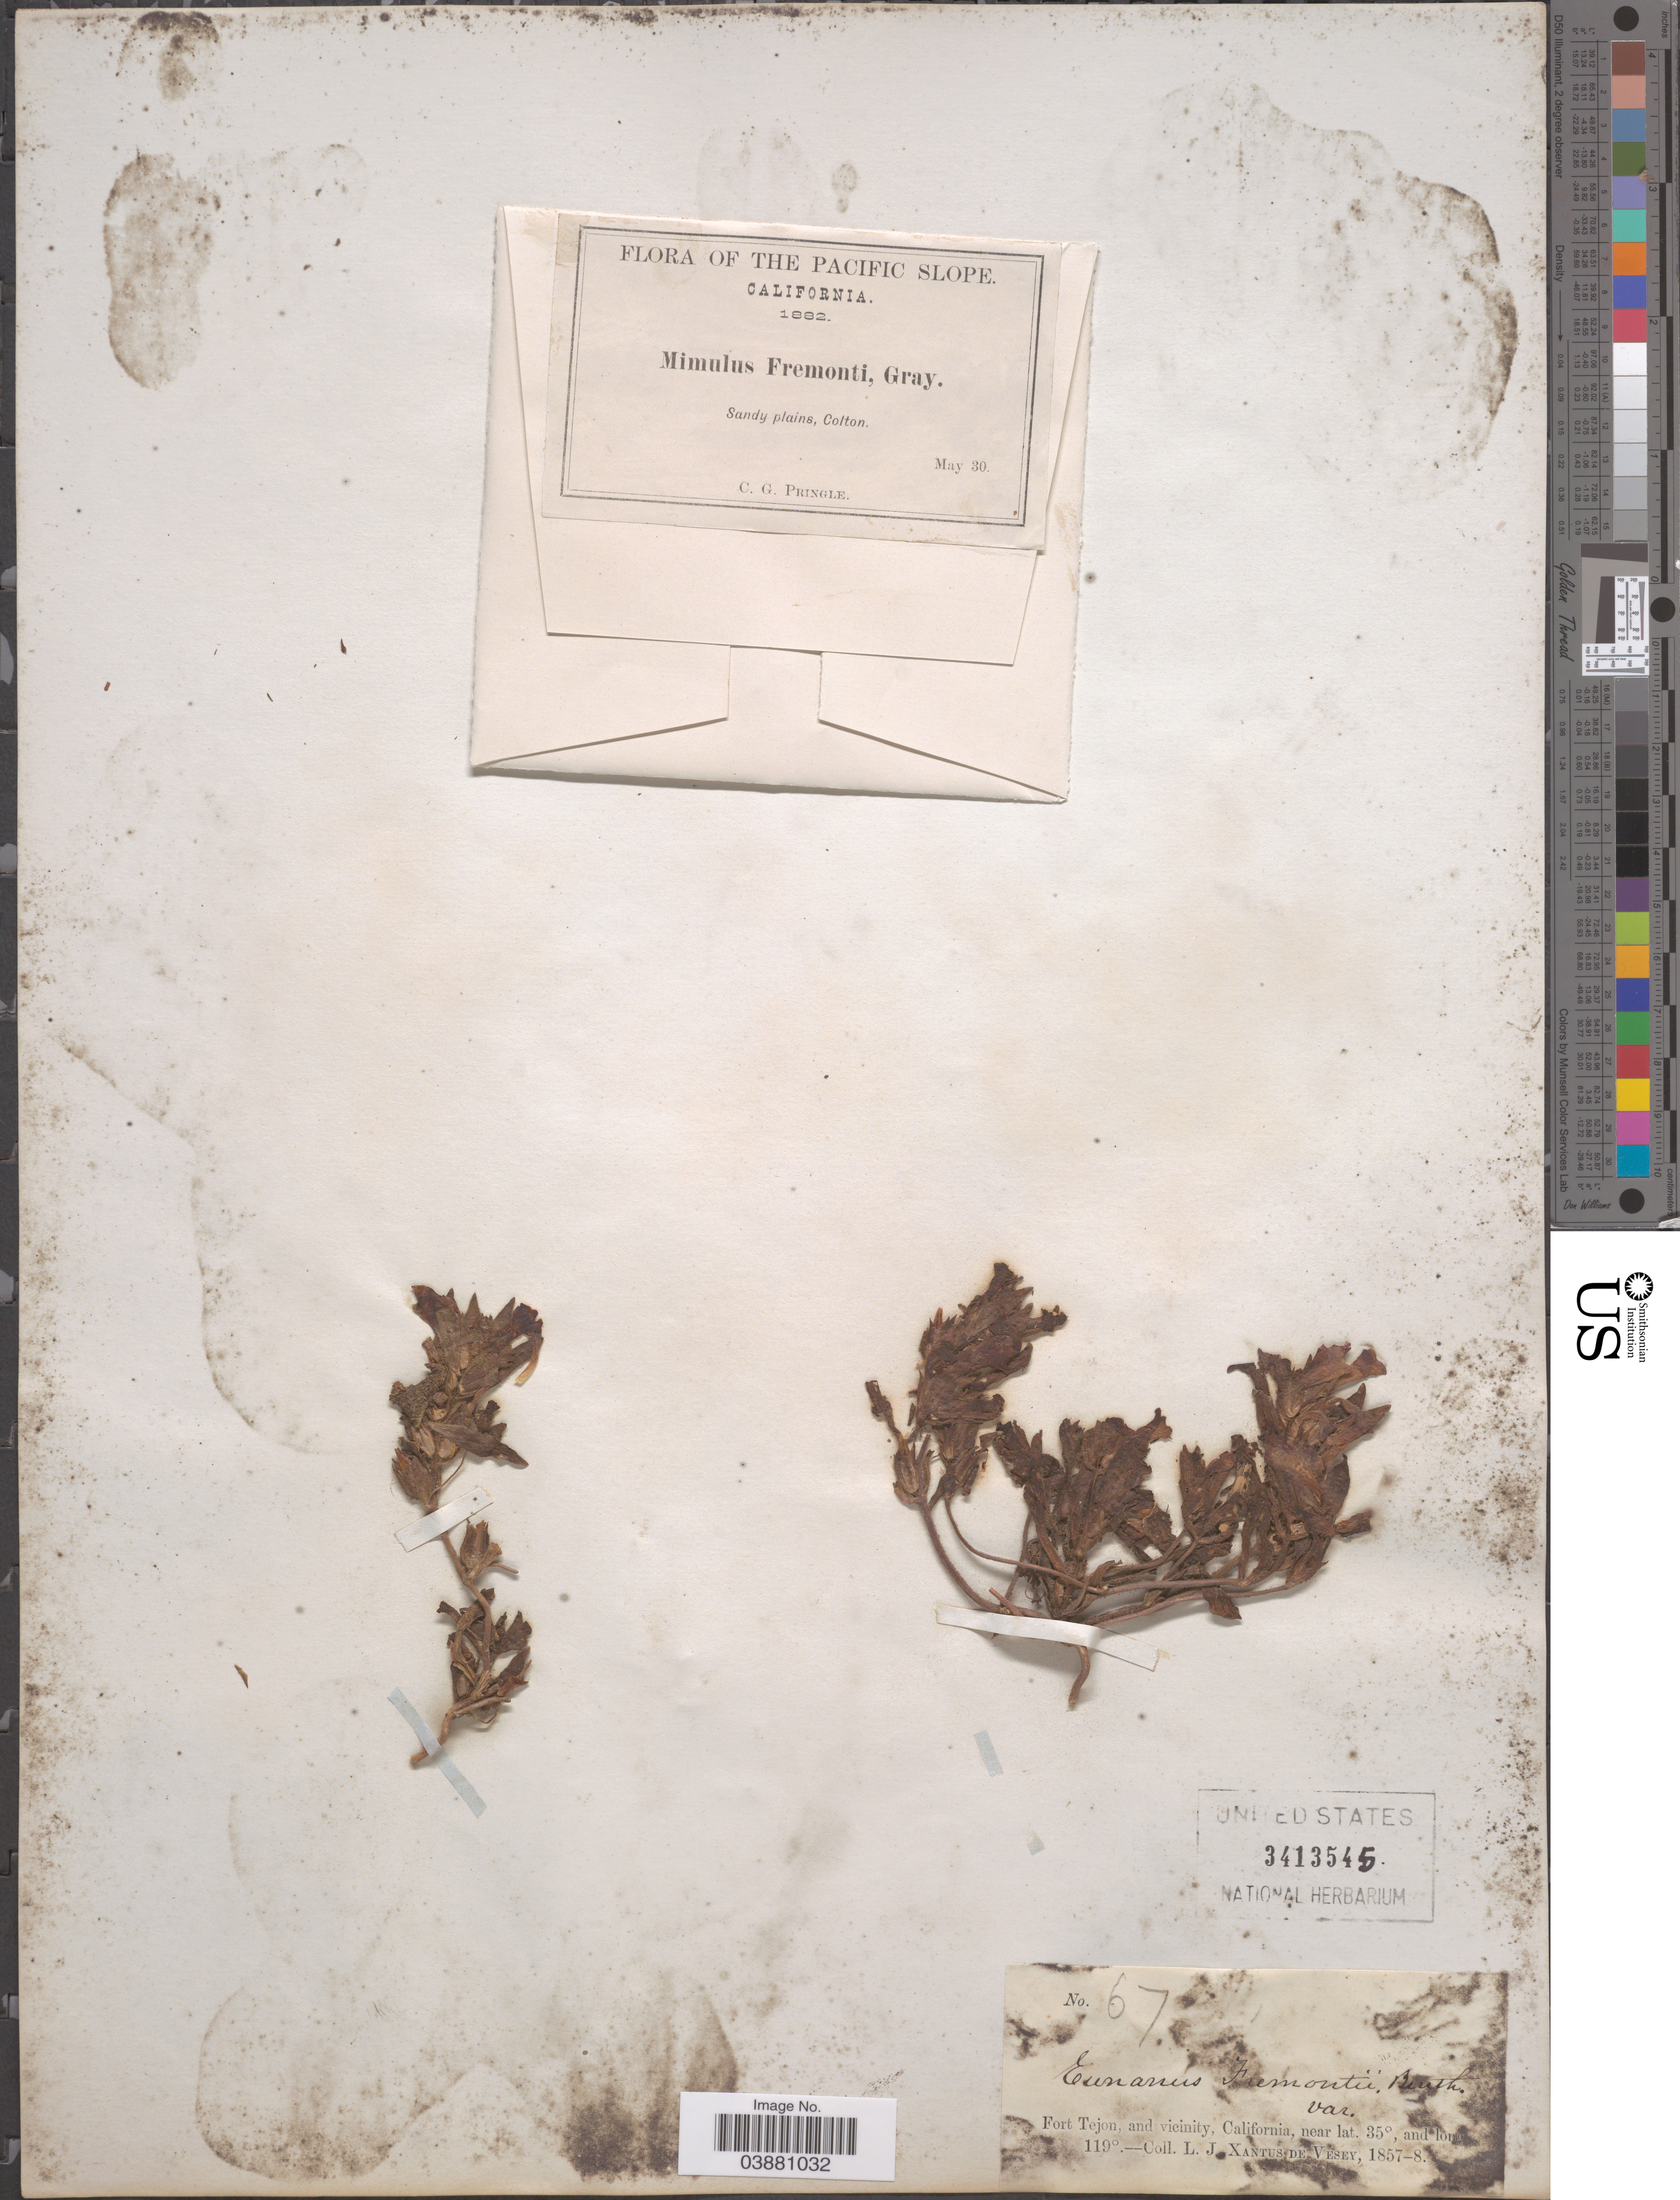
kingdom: Plantae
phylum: Tracheophyta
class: Magnoliopsida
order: Lamiales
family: Phrymaceae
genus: Mimulus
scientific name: Mimulus fremontii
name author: (Benth.) A. Gray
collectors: L. Xantus de Vesey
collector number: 67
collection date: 1857/1858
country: United States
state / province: California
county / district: Kern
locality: Fort Tejon, and vicinity.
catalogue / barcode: US 3413545